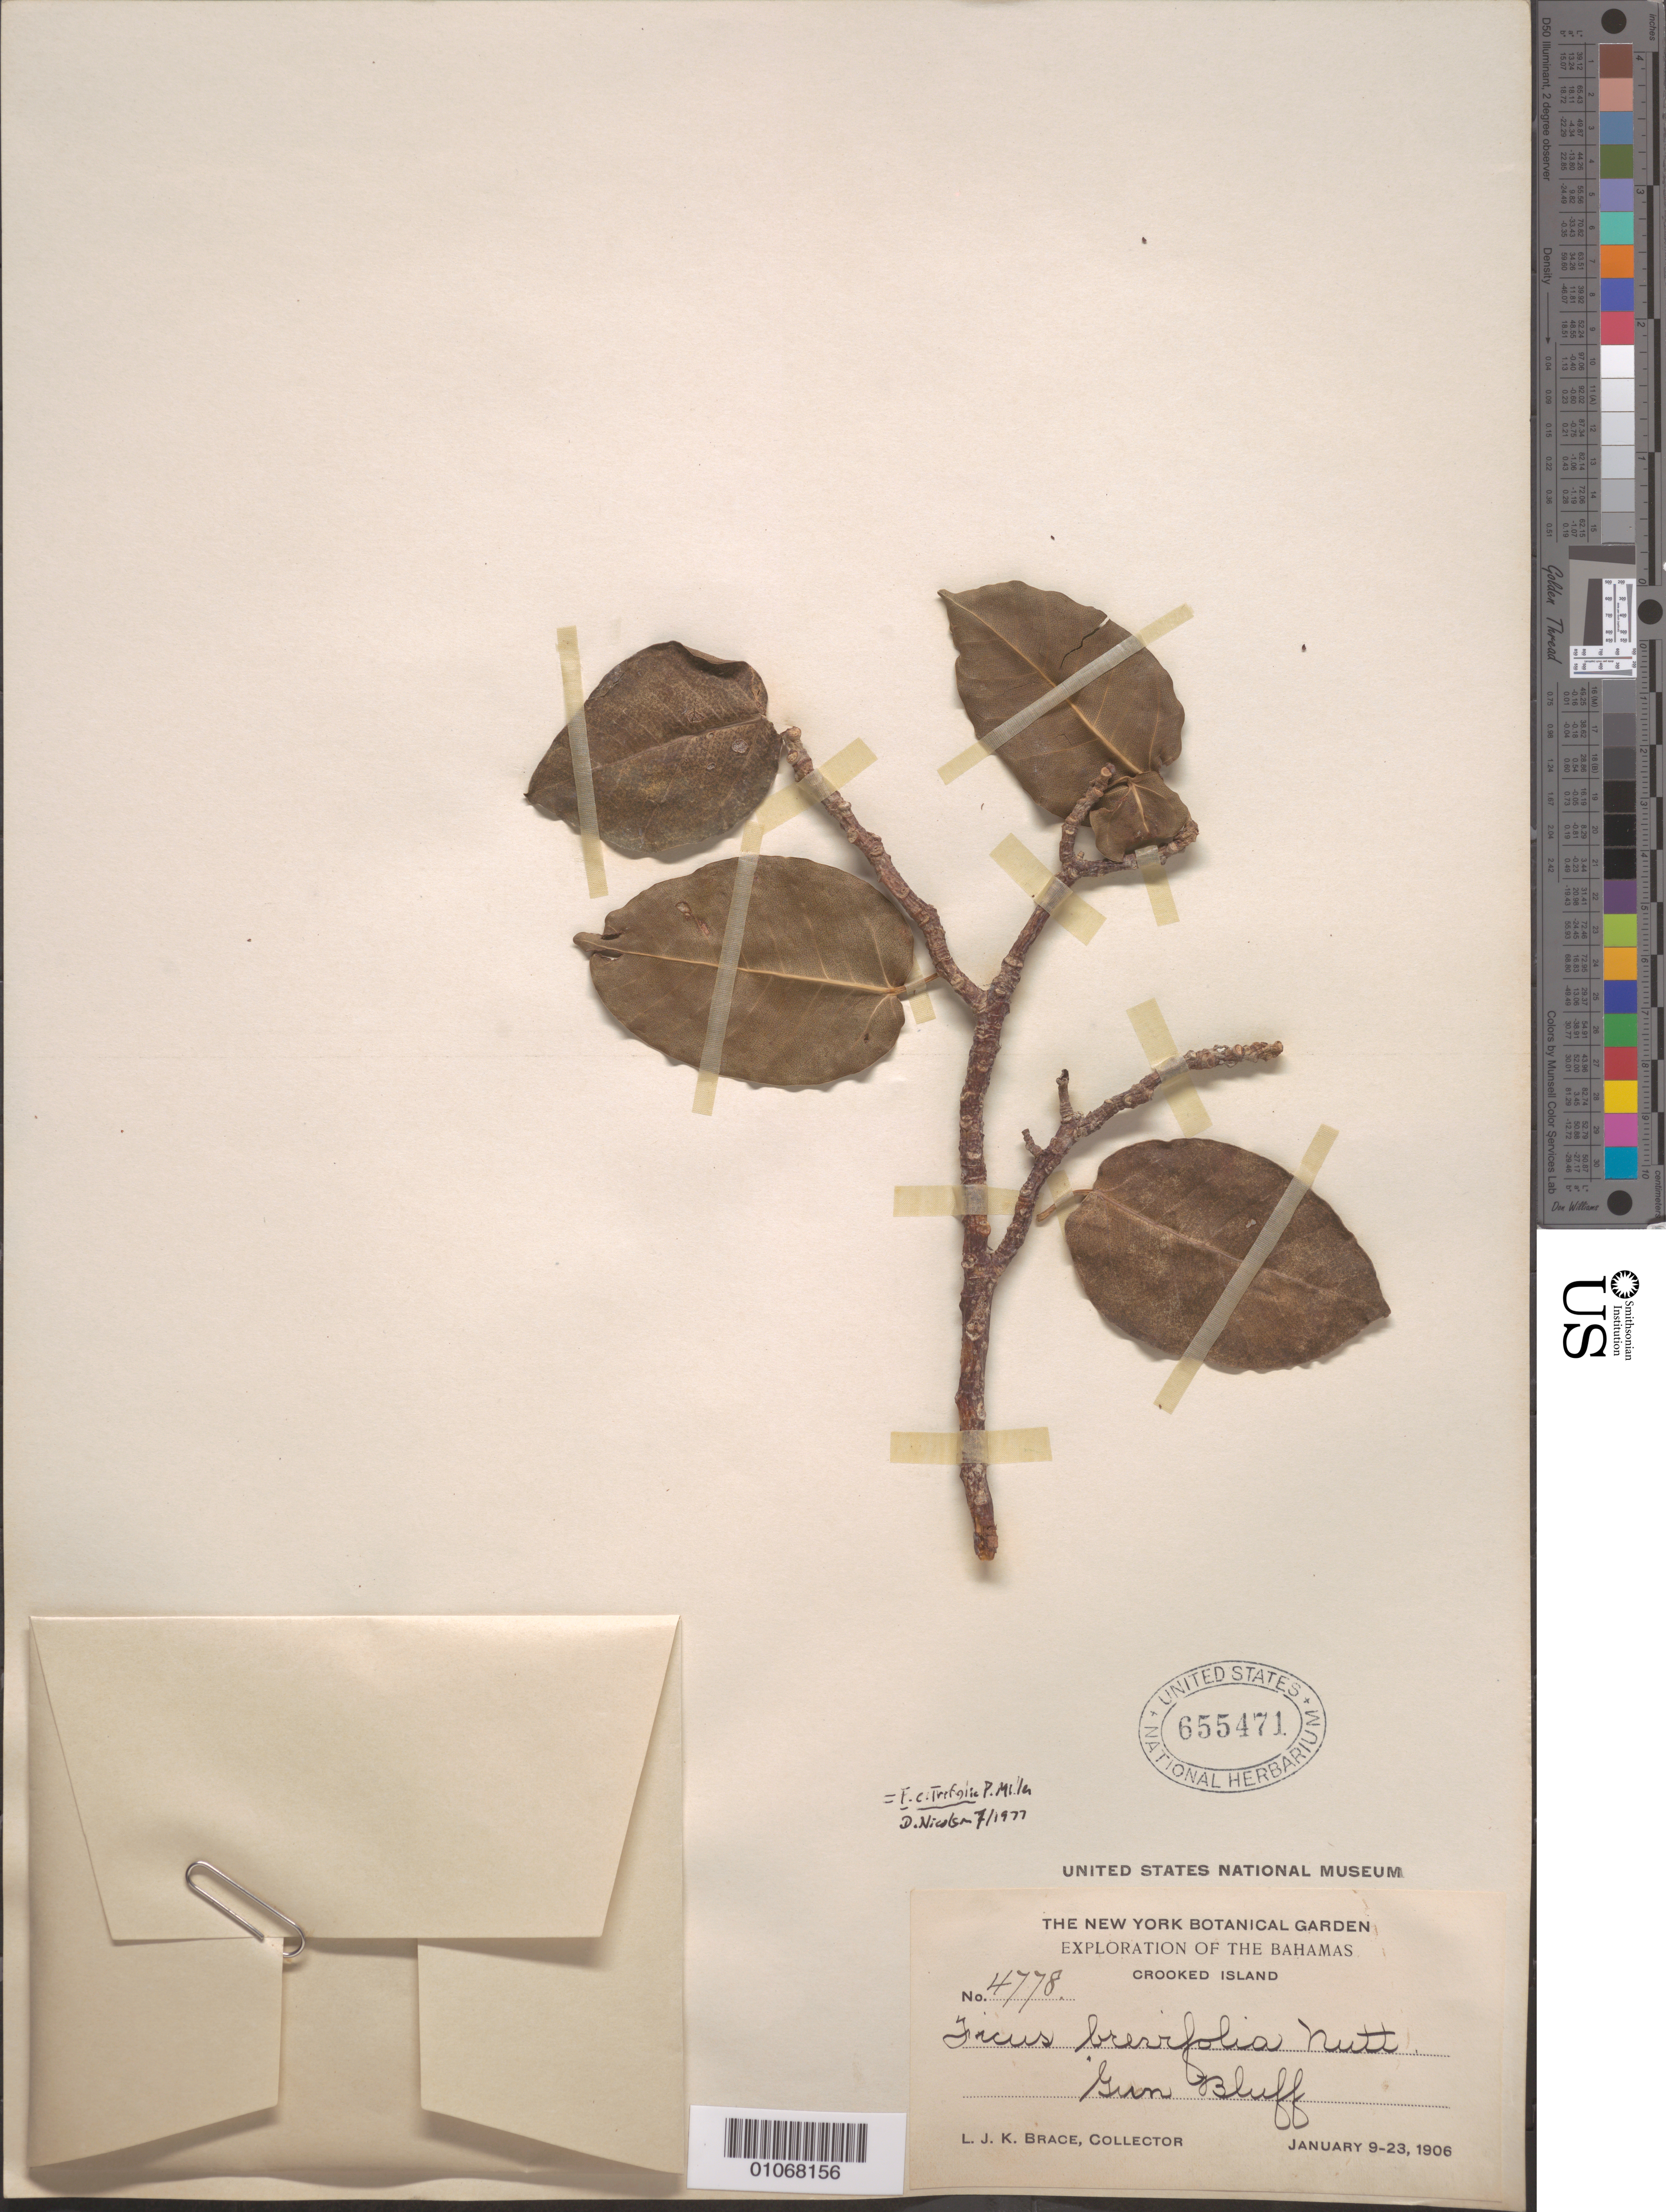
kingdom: Plantae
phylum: Tracheophyta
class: Magnoliopsida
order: Rosales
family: Moraceae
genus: Ficus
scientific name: Ficus citrifolia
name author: Mill.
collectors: L. J. K. Brace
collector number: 4778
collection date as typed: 09 Jan 1906 to 23 Dec 1906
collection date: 1906-01-09/1906-12-23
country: Bahamas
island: Crooked I.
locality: Gum Bluff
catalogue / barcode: US 655471